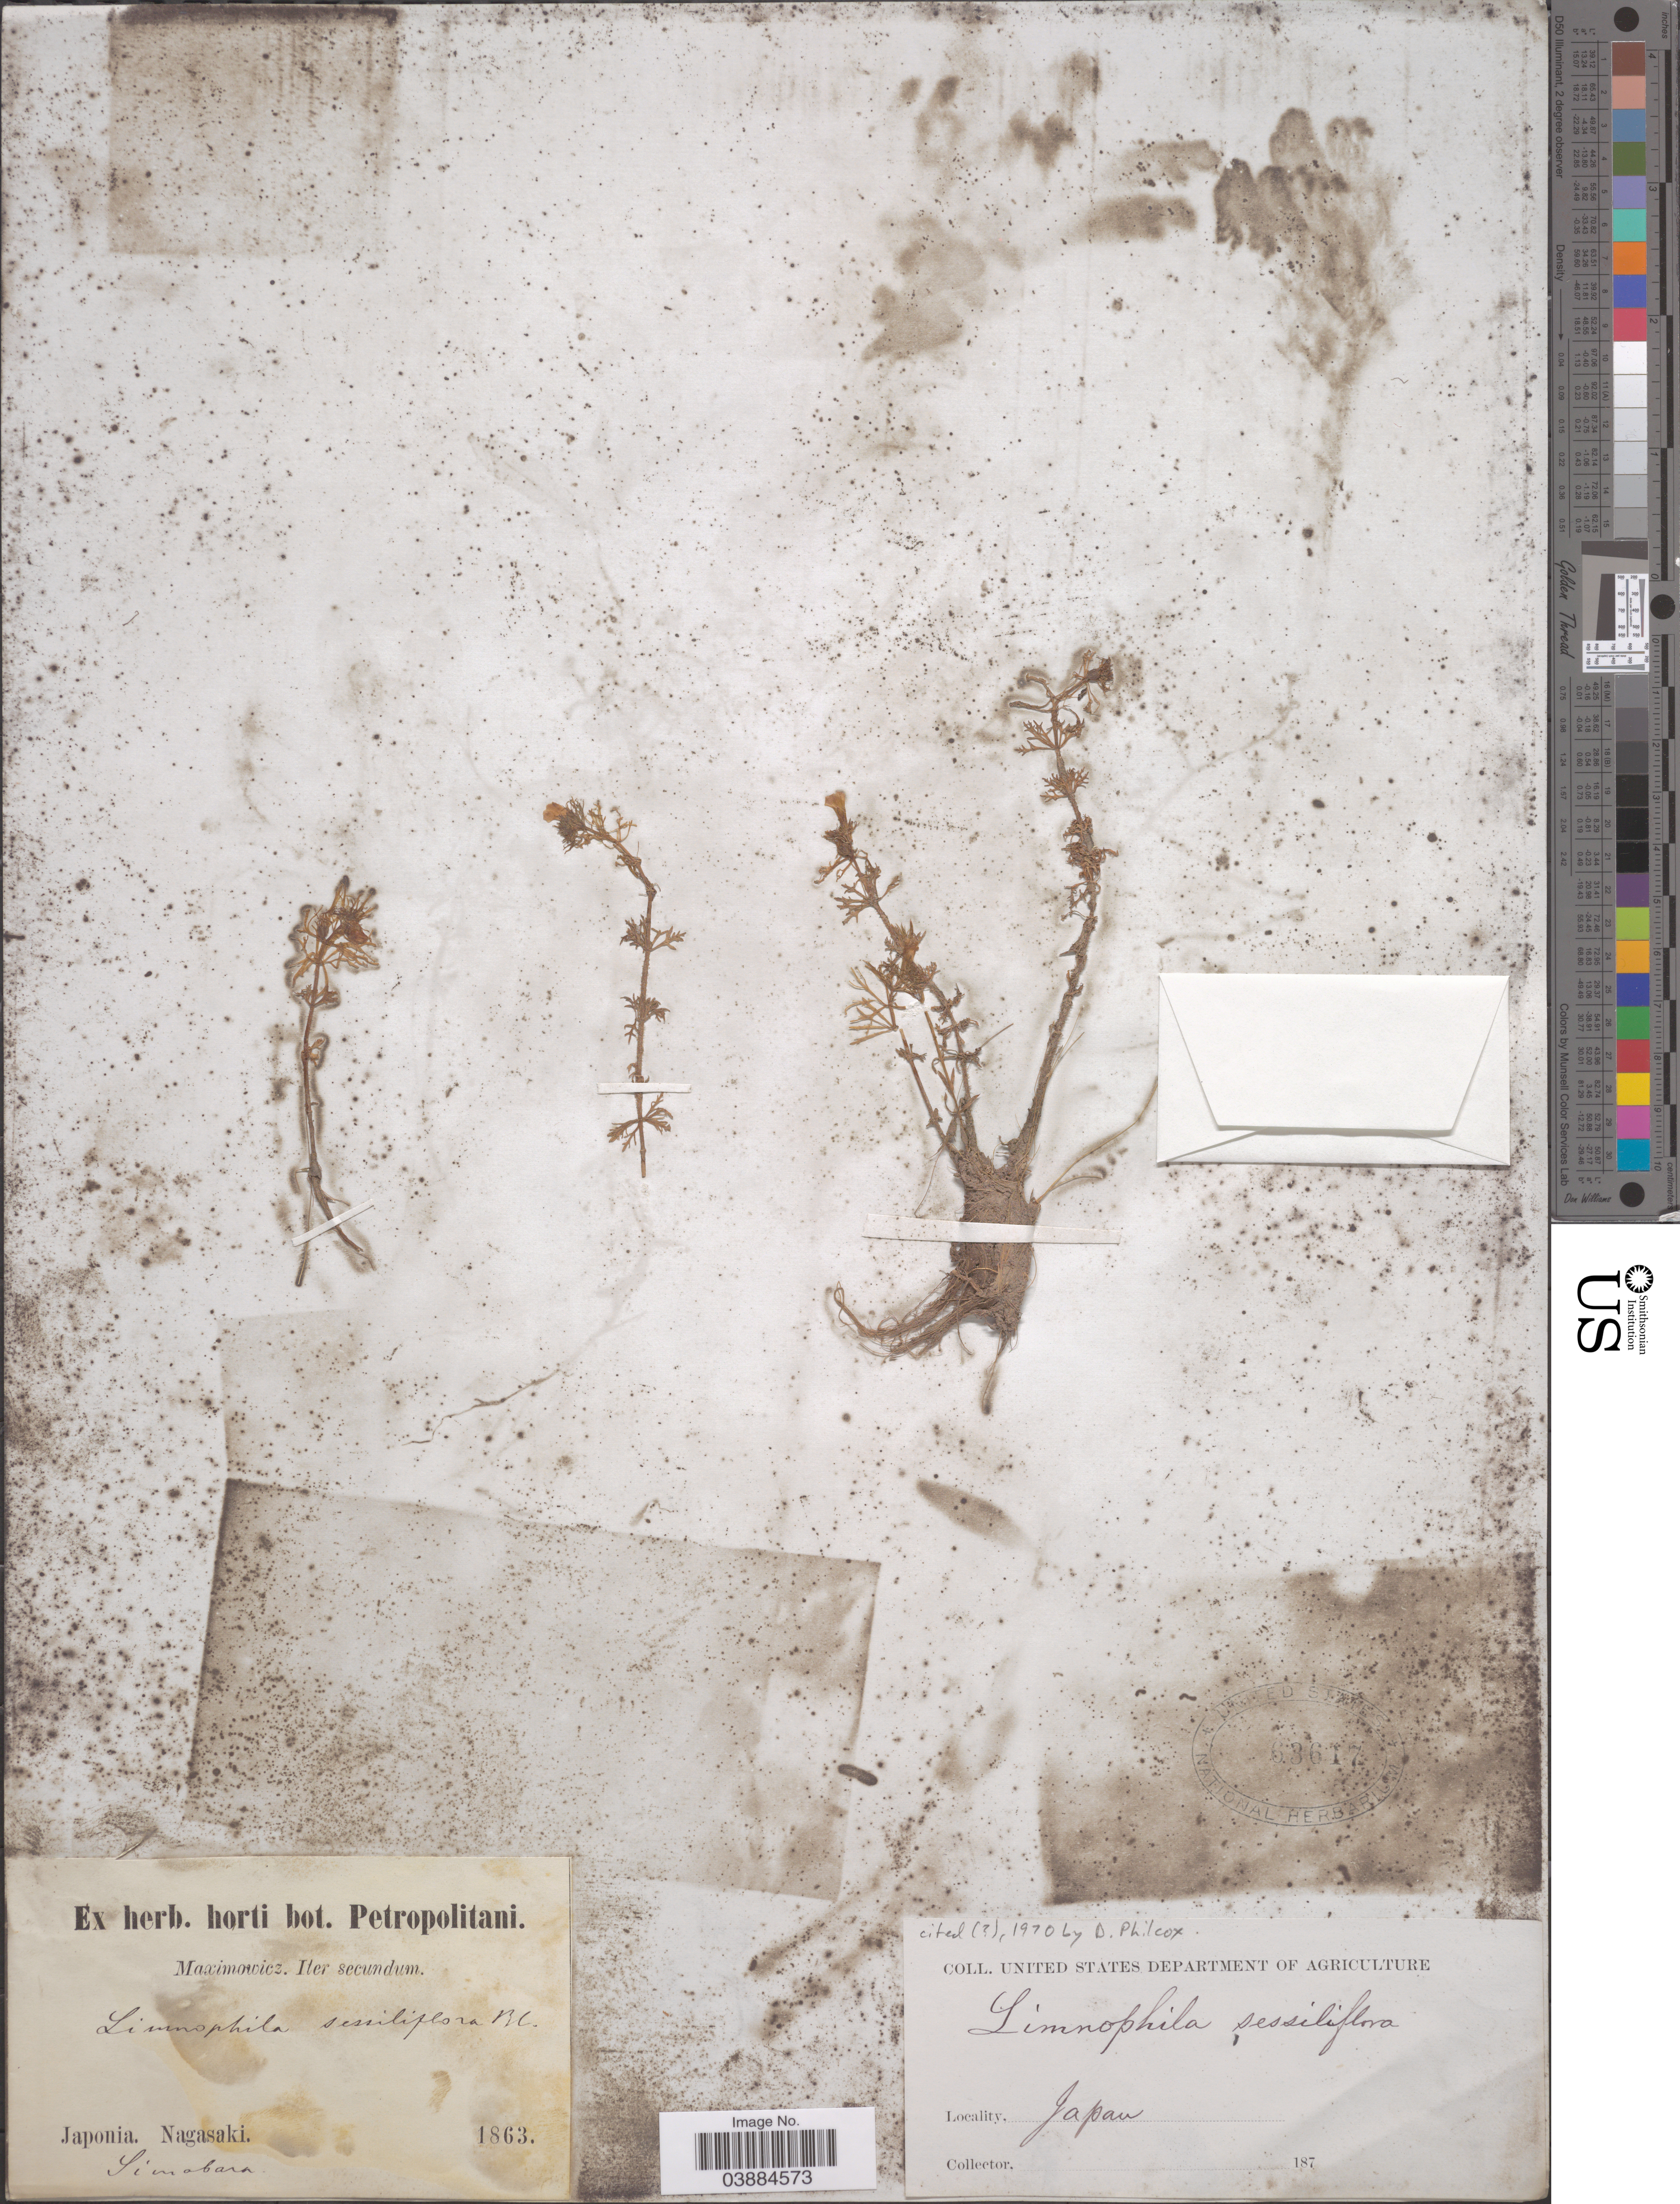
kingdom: Plantae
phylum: Tracheophyta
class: Magnoliopsida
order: Lamiales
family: Plantaginaceae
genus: Limnophila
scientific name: Limnophila sessiliflora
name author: (Vahl) Blume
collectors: Maximowicz, --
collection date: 1863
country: Japan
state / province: Nagasaki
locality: Simabara.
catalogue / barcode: US 63617